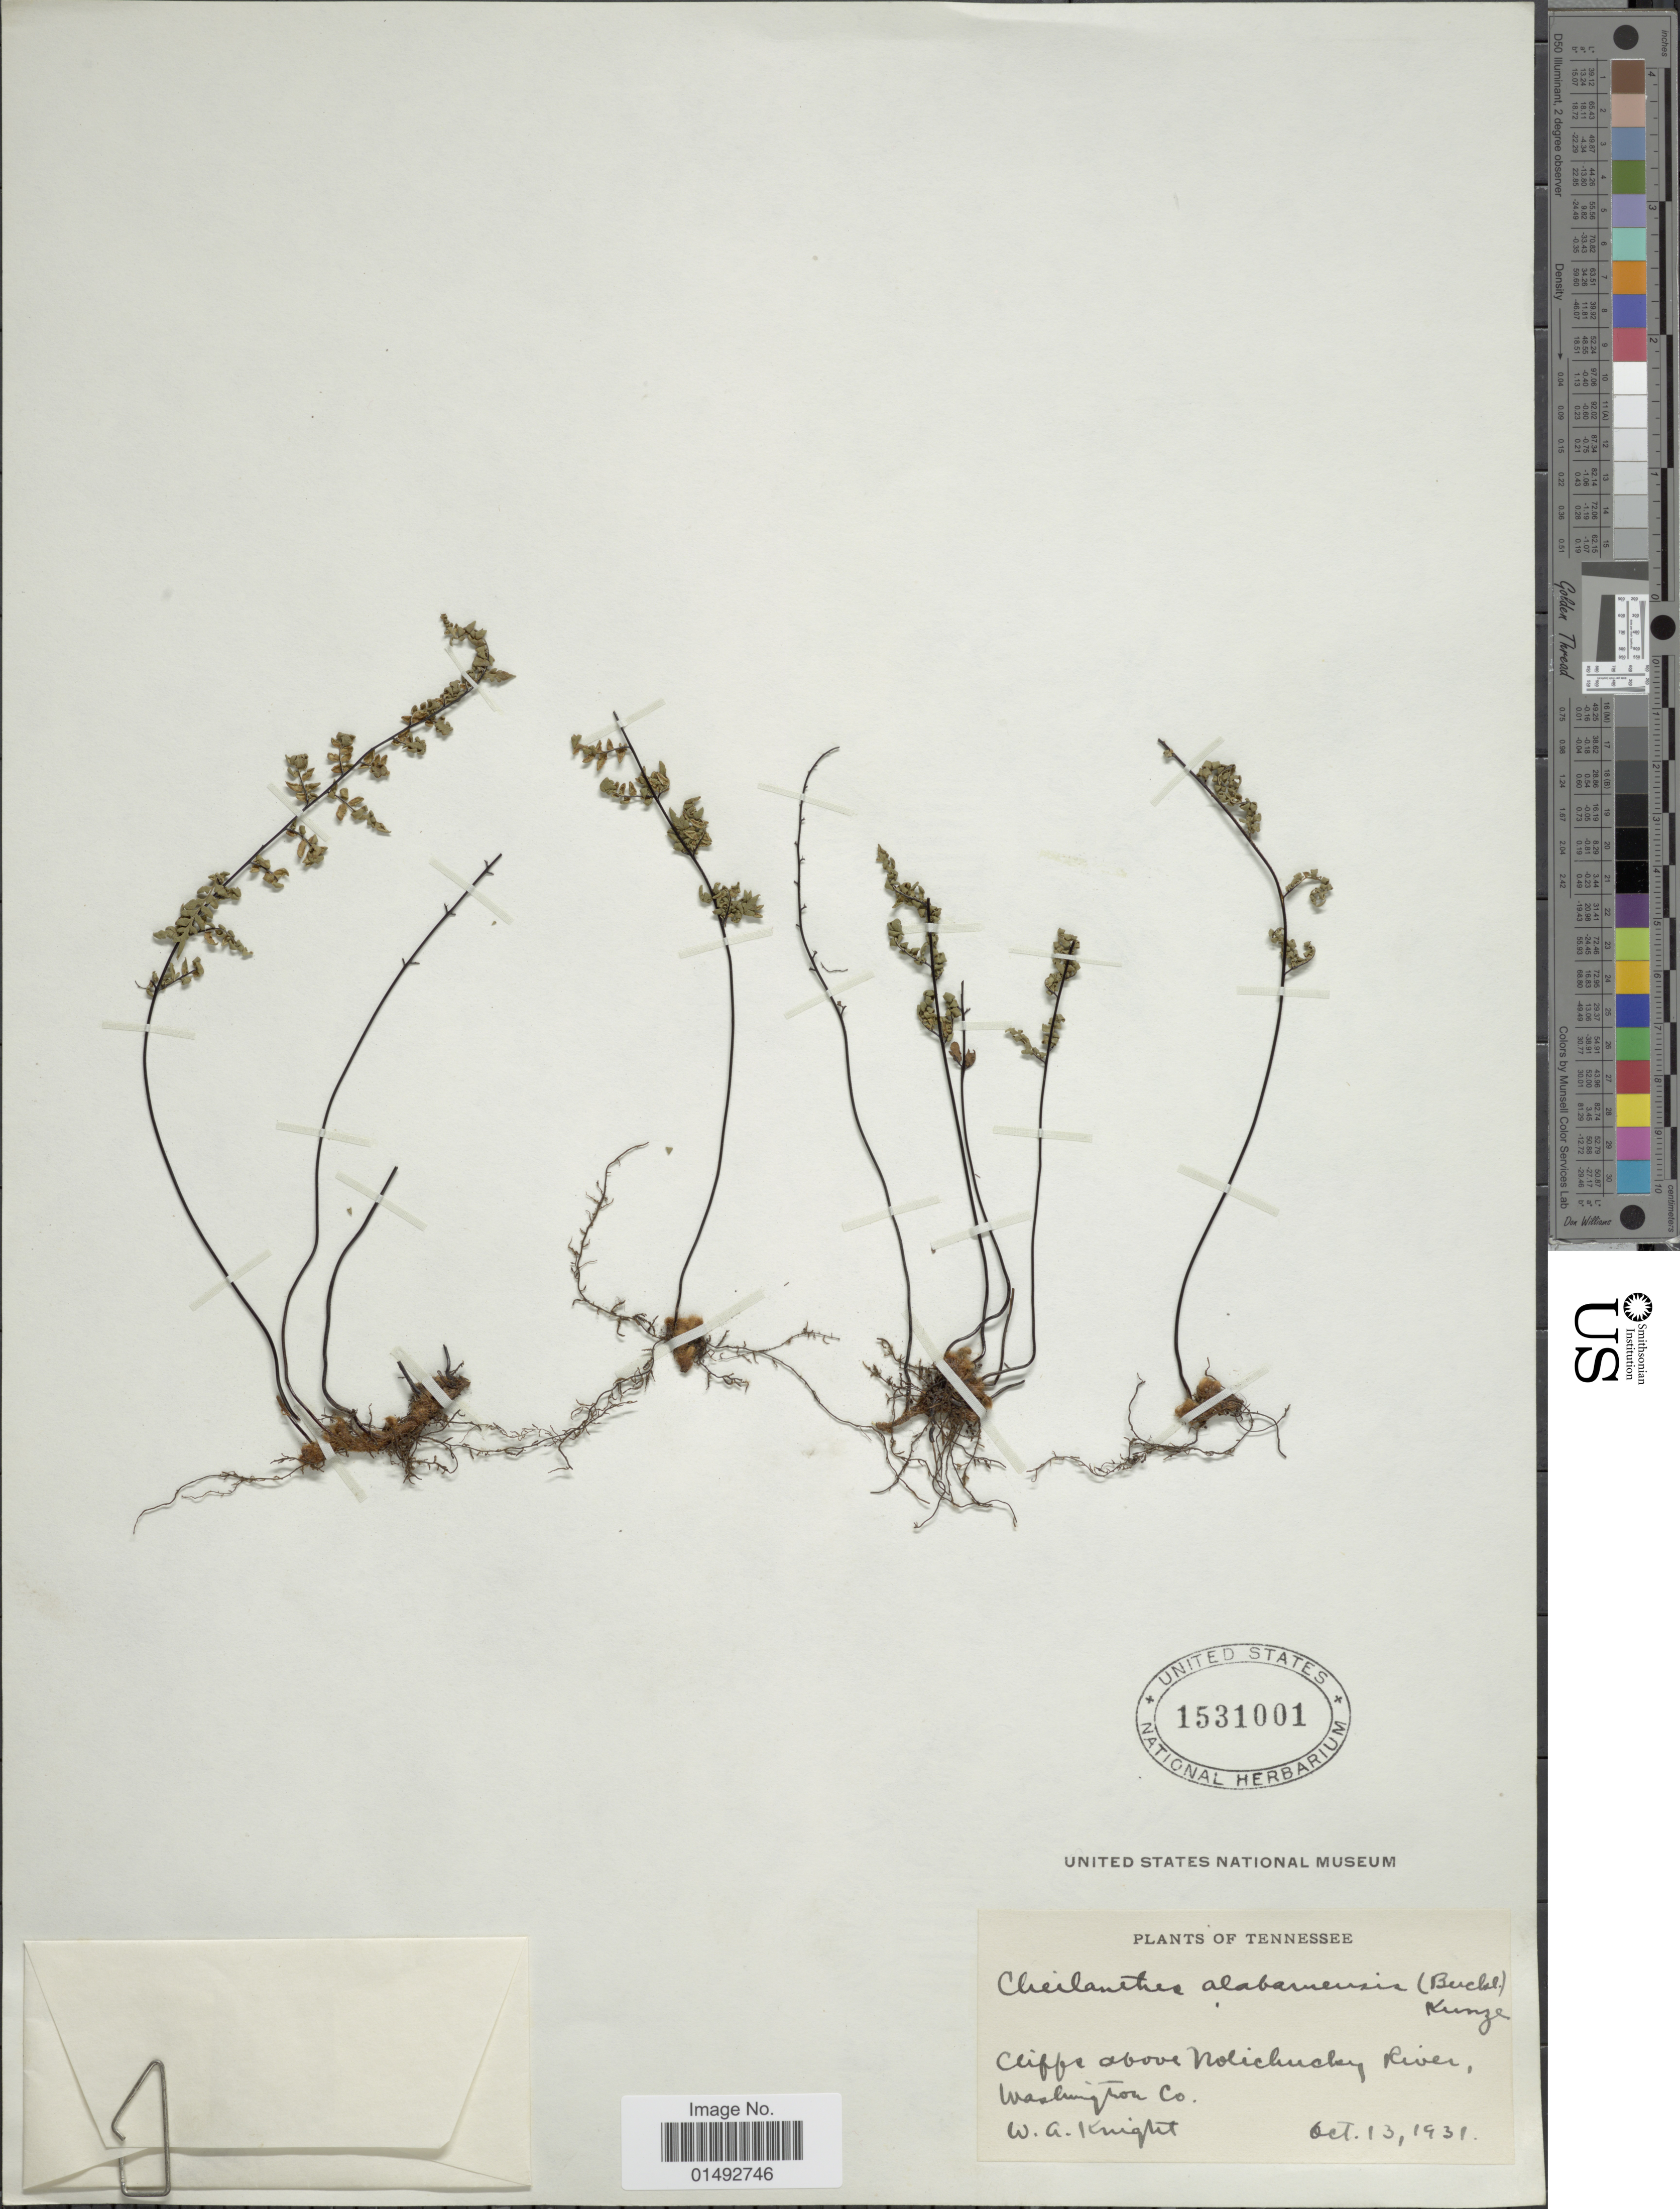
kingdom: Plantae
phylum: Tracheophyta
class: Polypodiopsida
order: Polypodiales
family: Pteridaceae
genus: Myriopteris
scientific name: Myriopteris alabamensis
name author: (Buckley) Grusz & Windham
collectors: W. Knight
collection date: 1931-10-13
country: United States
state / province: Tennessee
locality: Cliffs above Nolichucky River, Washington Co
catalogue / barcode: US 1531001